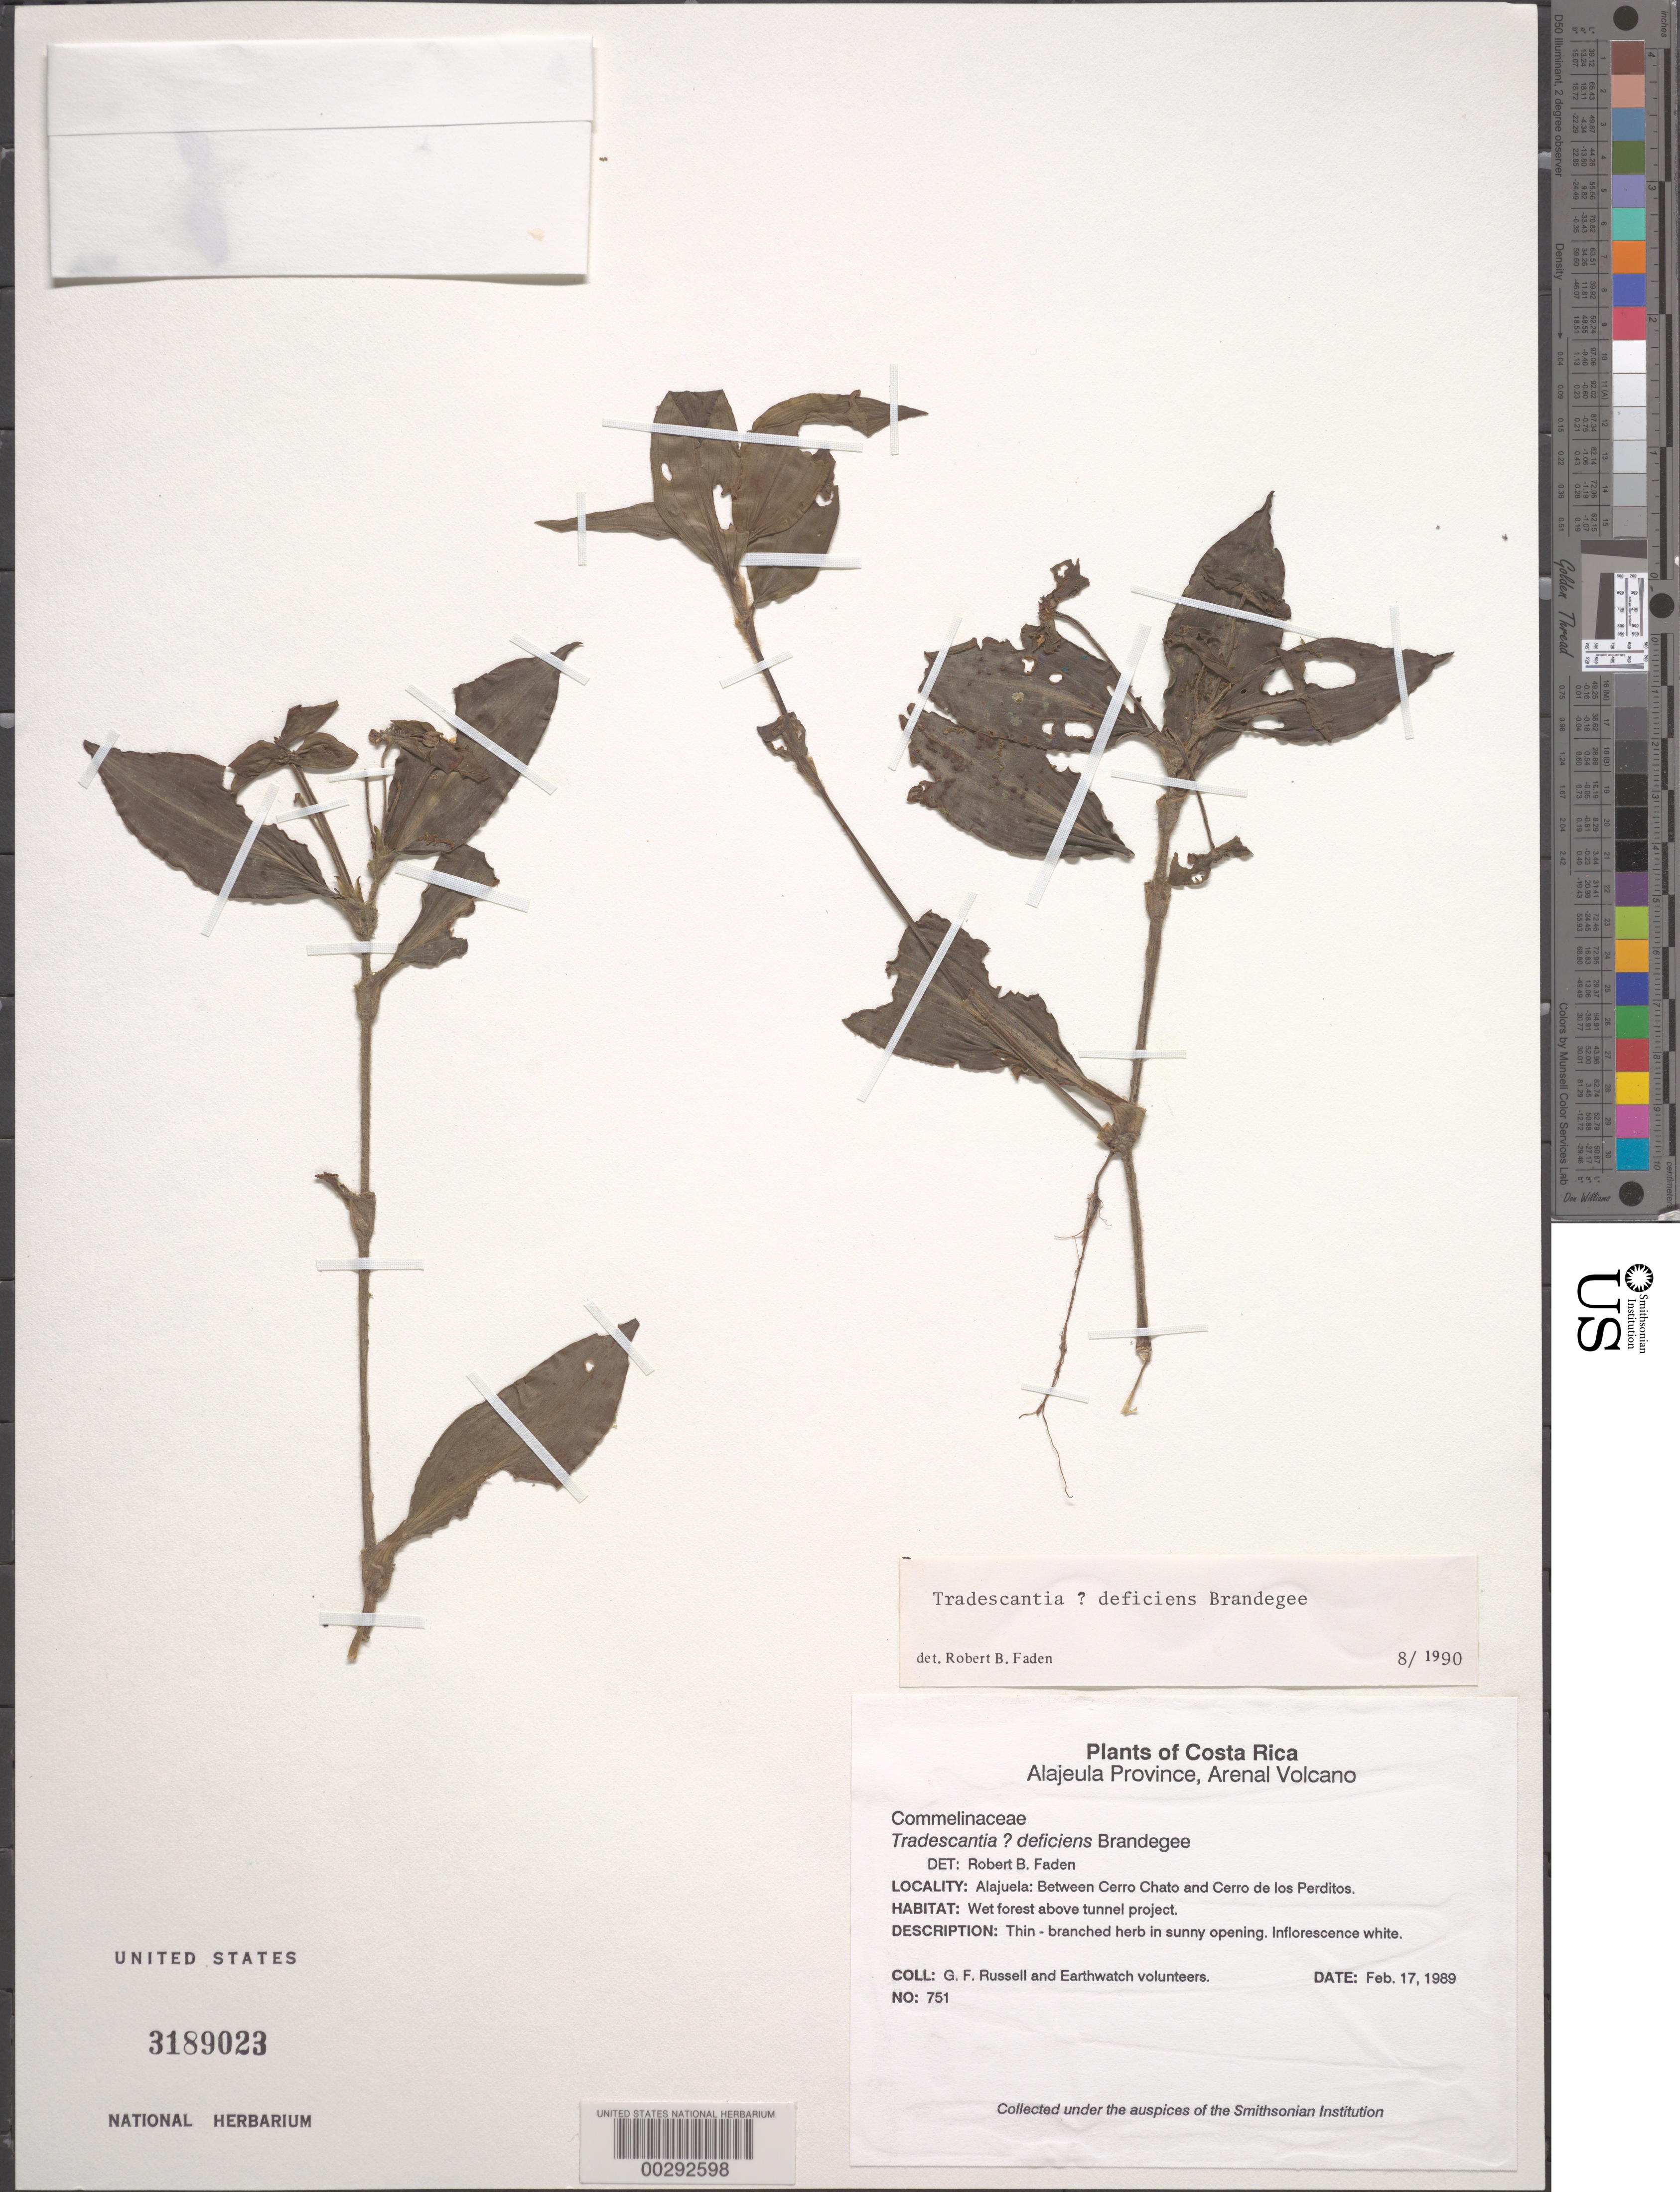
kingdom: Plantae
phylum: Tracheophyta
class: Liliopsida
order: Commelinales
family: Commelinaceae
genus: Tradescantia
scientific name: Tradescantia deficiens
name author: Brandegee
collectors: G. Russell & Earthwatch Volunteers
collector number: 751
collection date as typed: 17 Feb 1989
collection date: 1989-02-17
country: Costa Rica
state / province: Alajuela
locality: Arenal Volcano, between Cerro Chato and Cerro de Los Perdidos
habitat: Wet forest above tunnel project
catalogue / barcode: US 3189023